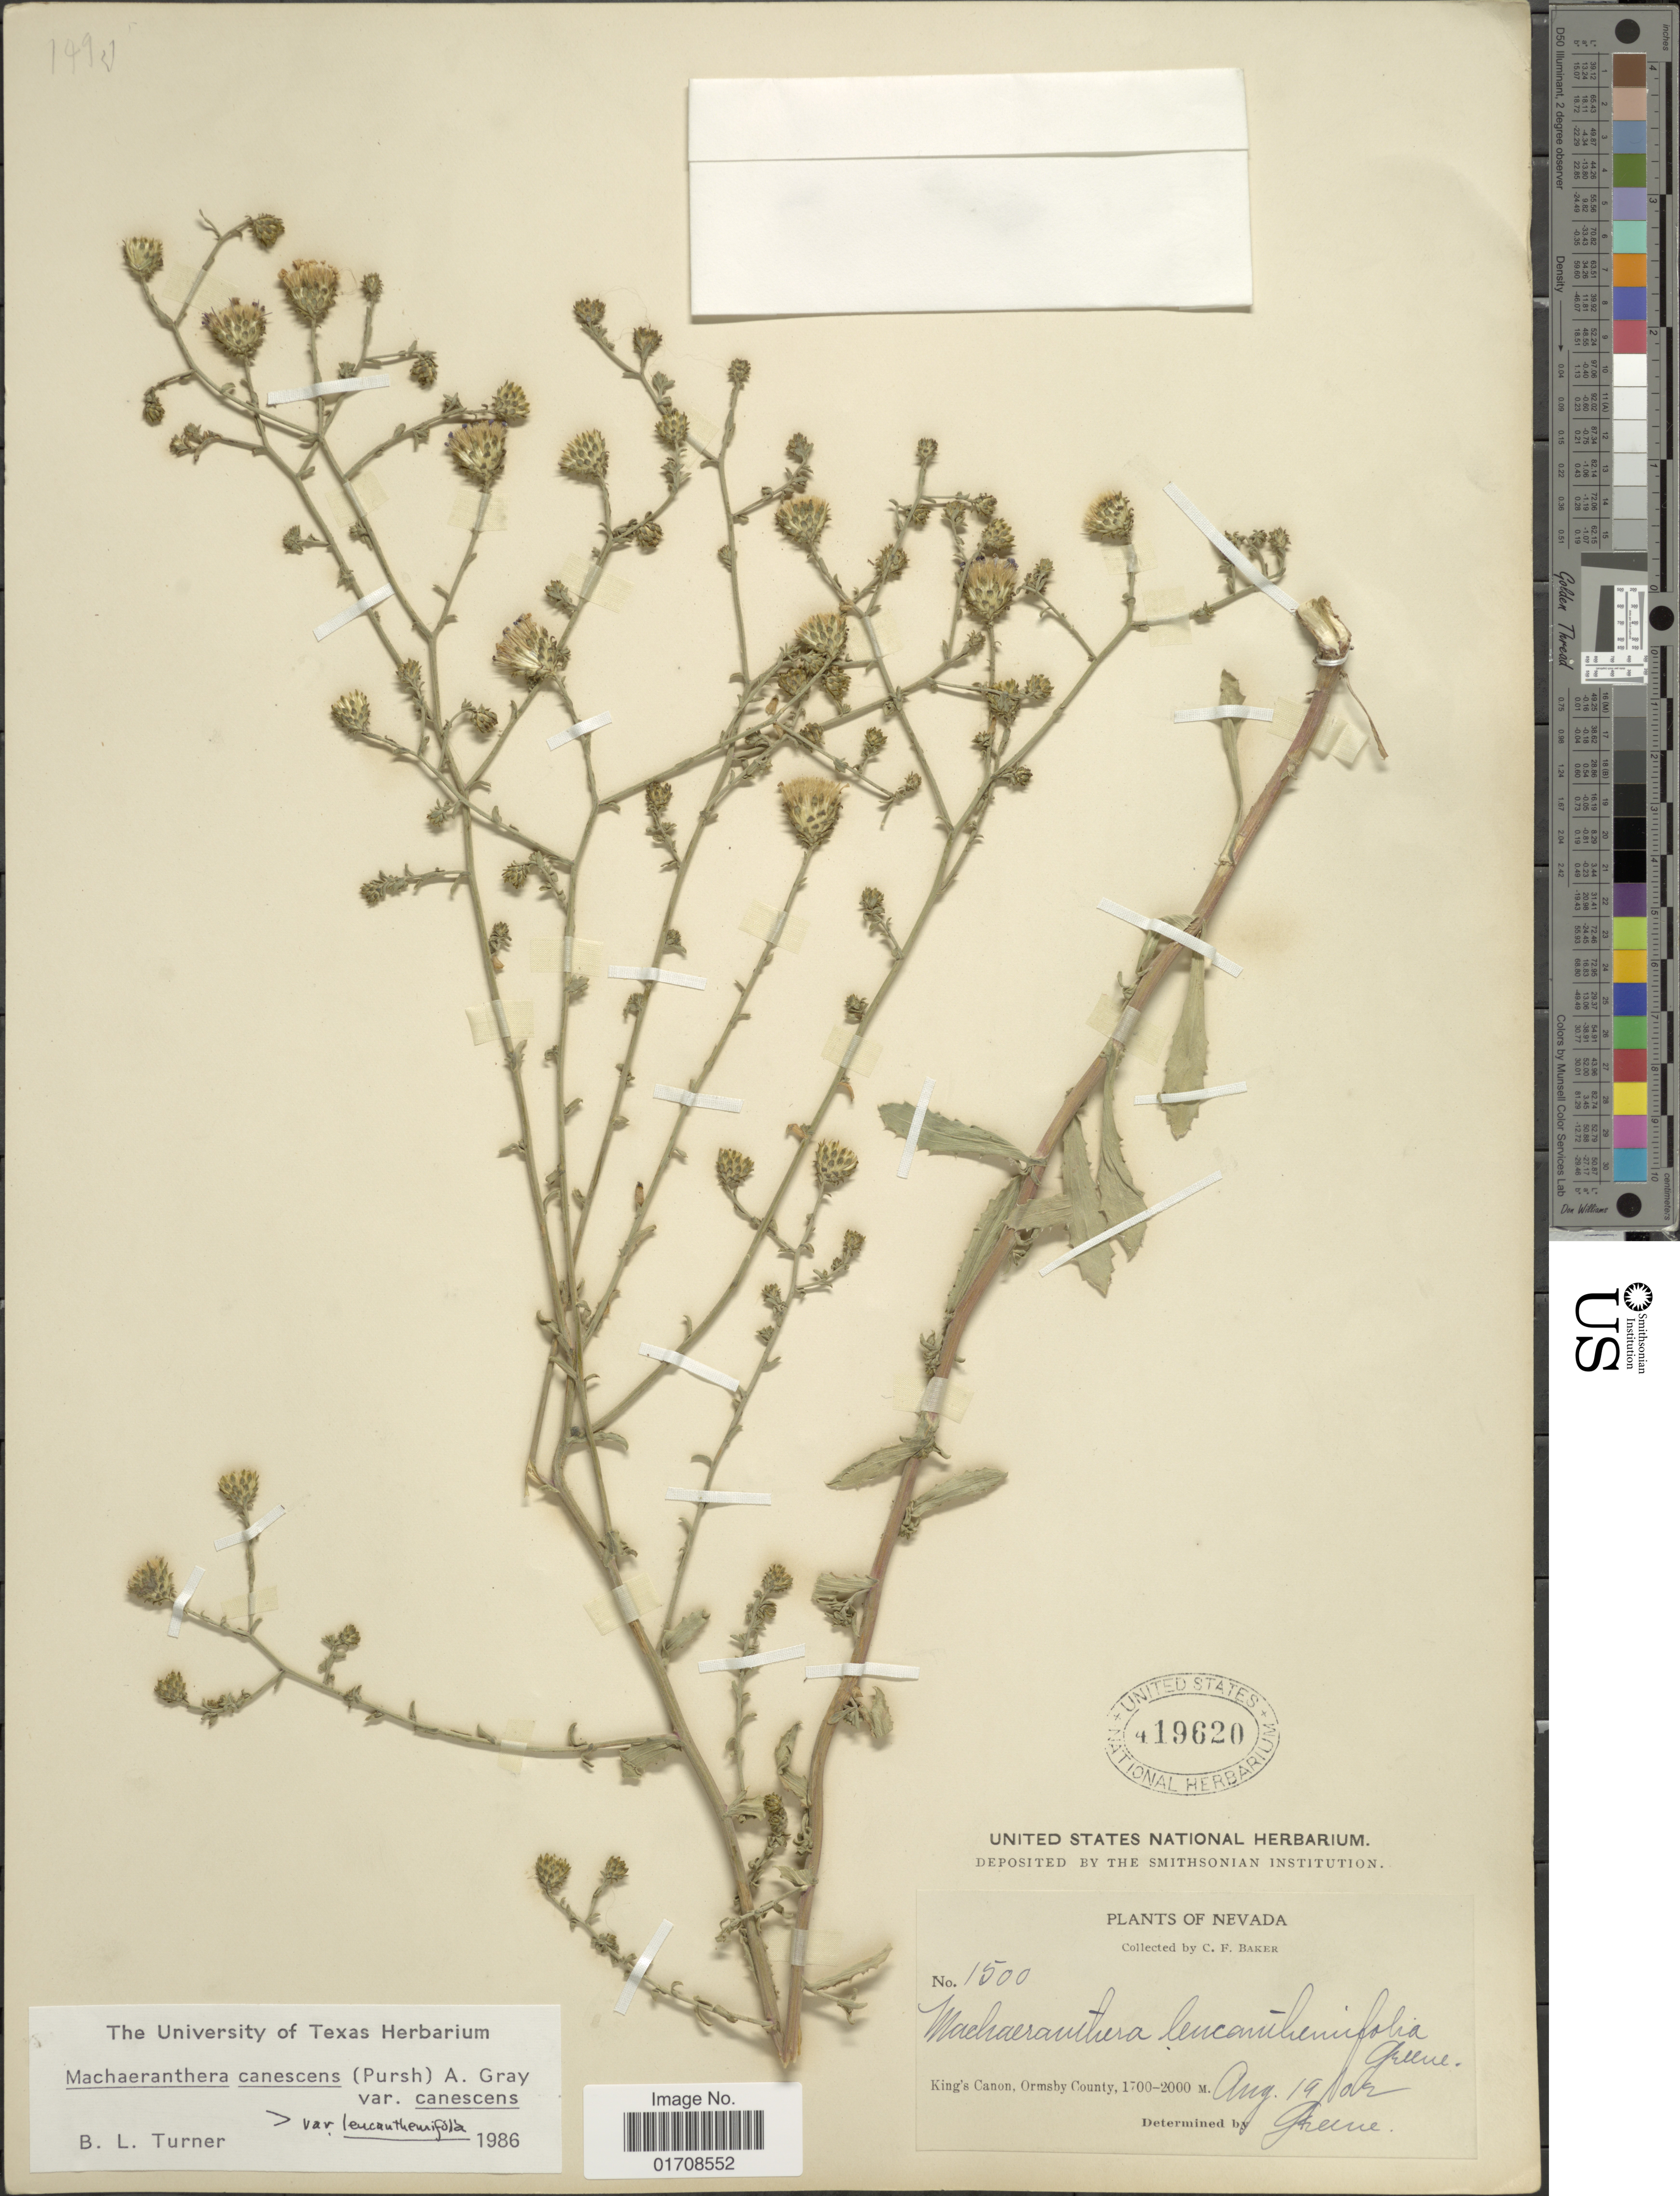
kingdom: Plantae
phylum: Tracheophyta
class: Magnoliopsida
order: Asterales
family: Asteraceae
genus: Machaeranthera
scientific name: Machaeranthera canescens var. canescens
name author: (Pursh) A. Gray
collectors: C. F. Baker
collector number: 1500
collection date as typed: Transcribed d/m/y: 19/8/2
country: United States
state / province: Nevada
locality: King's Canon, Ormsby County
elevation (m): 1700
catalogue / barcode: US 419620